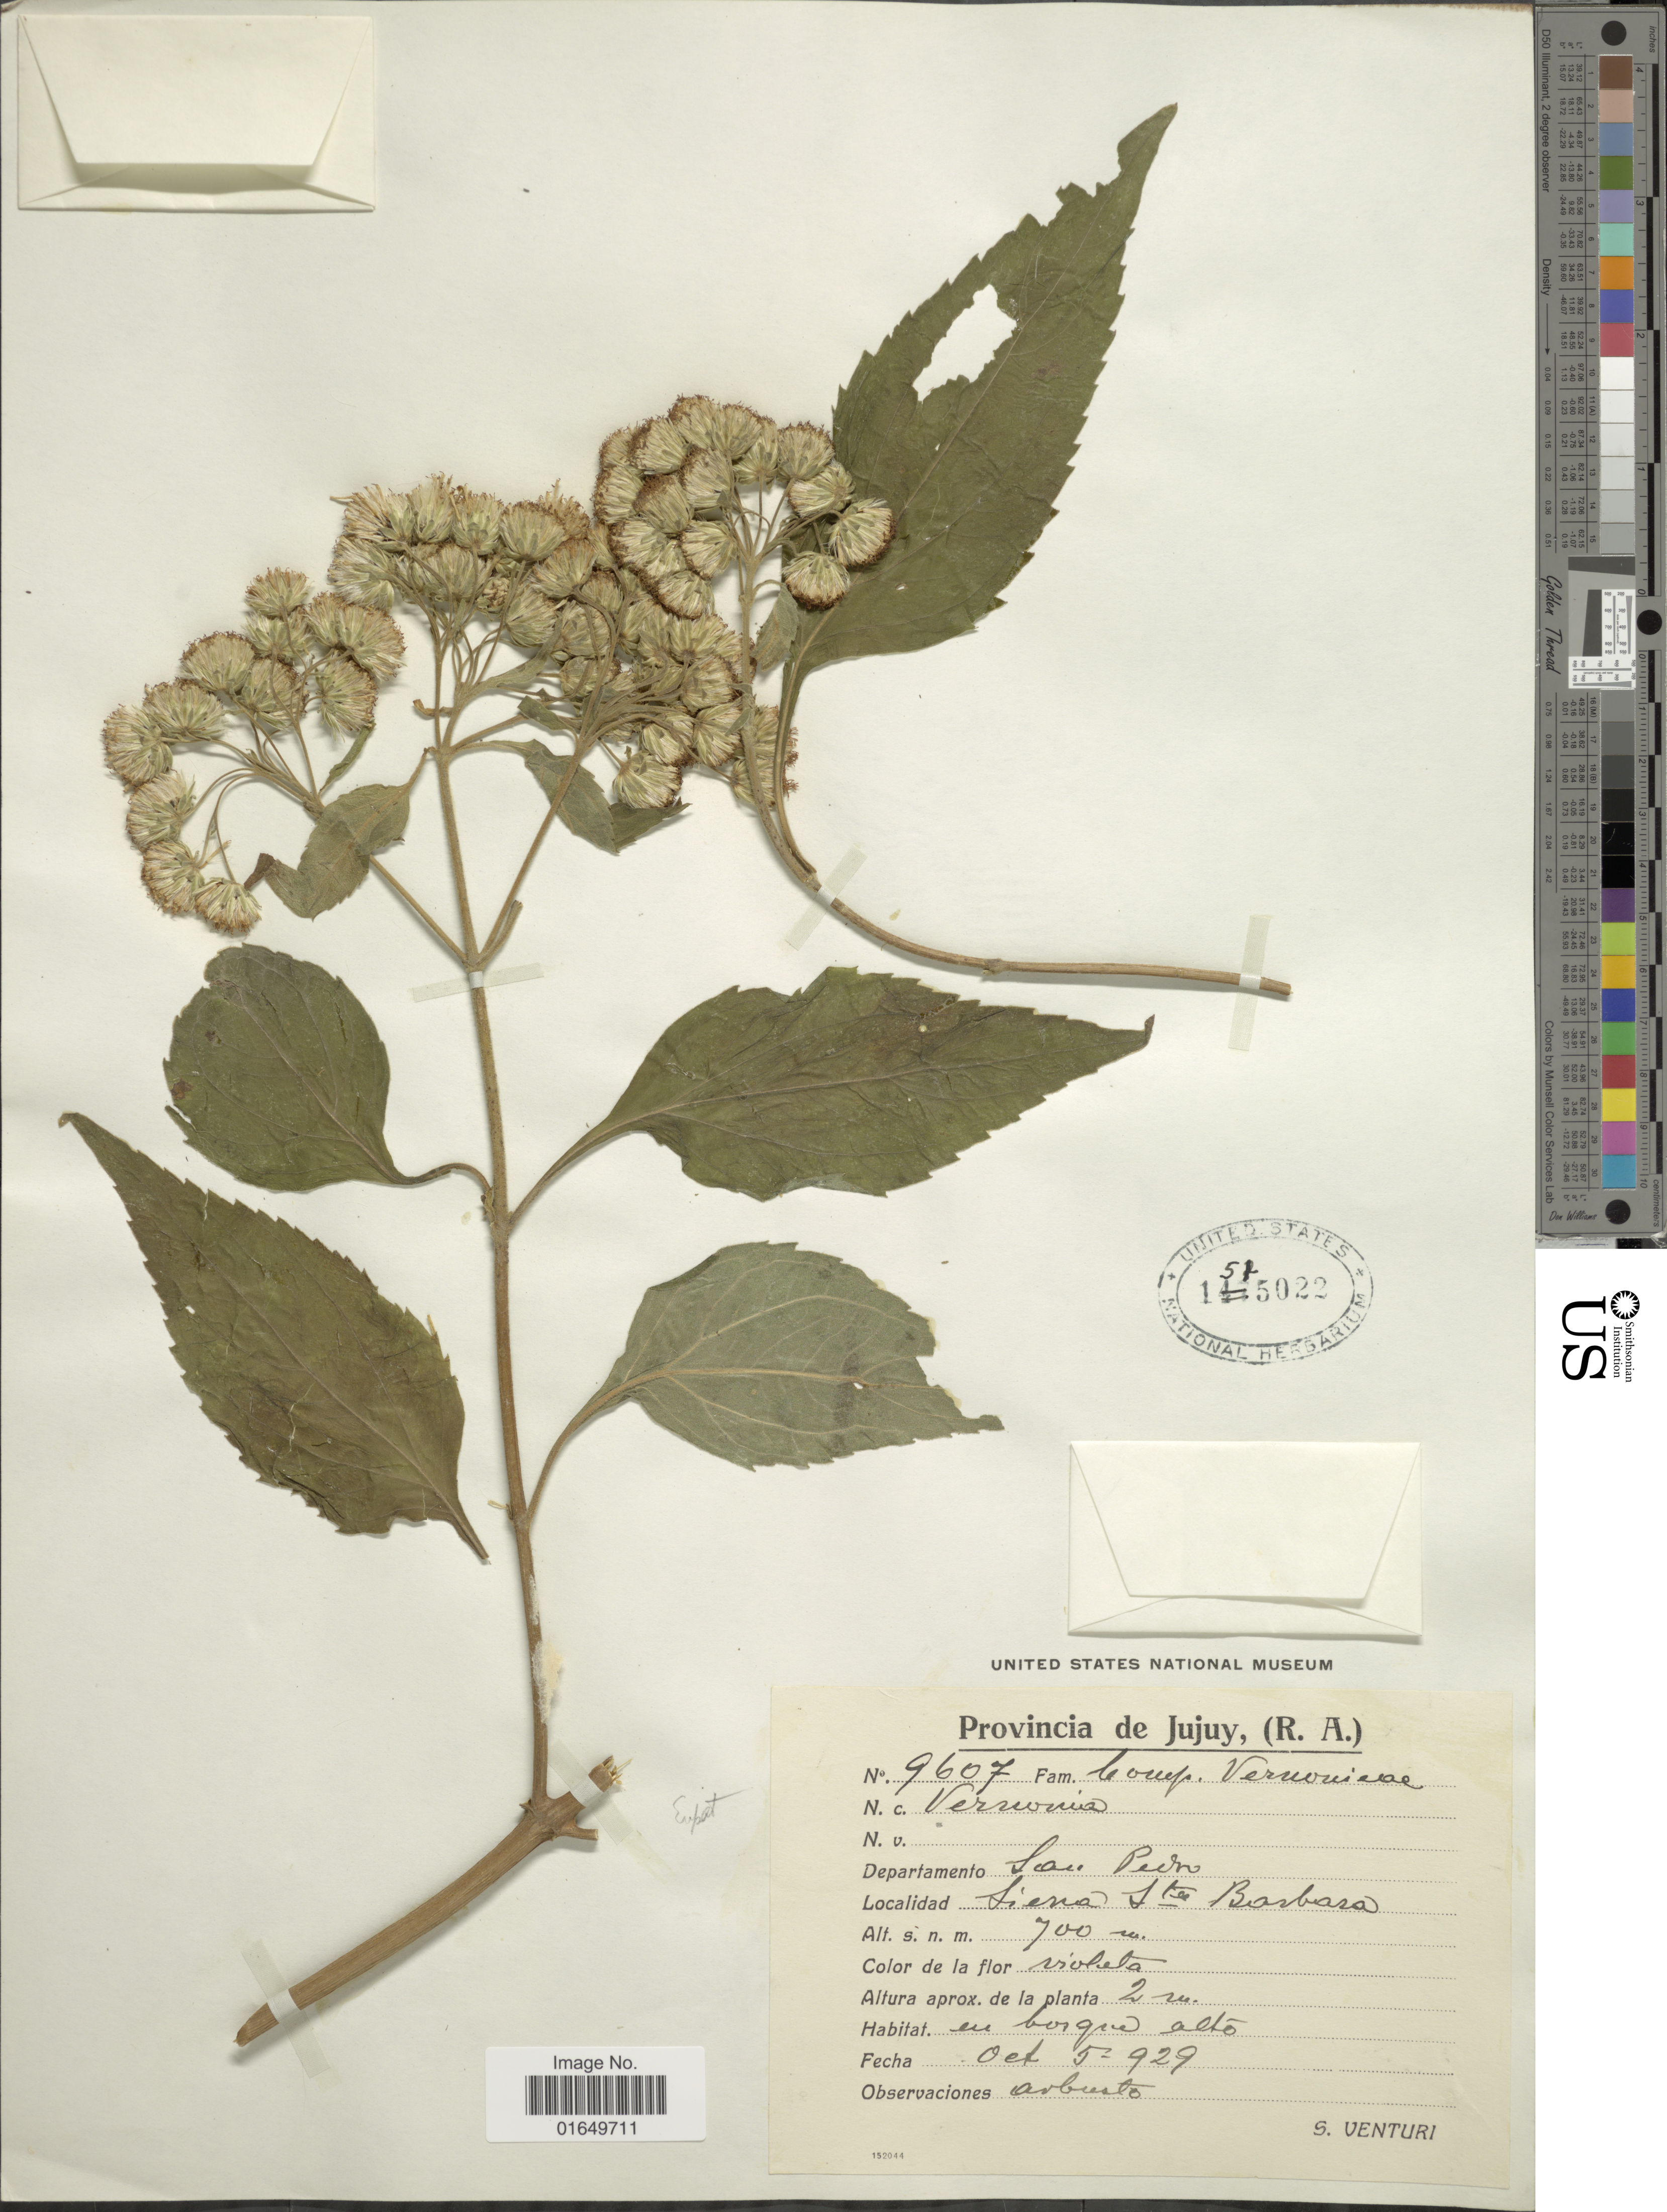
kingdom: Plantae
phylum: Tracheophyta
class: Magnoliopsida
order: Asterales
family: Asteraceae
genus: Ayapanopsis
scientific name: Ayapanopsis tucumanensis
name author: (Lillo & B.L. Rob.) R.M. King & H. Rob.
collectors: S. Venturi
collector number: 9607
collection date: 1929-10-05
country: Argentina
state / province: Jujuy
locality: Departamento San Pedro. Sierra Sta Barbara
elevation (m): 700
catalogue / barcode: US 1515022